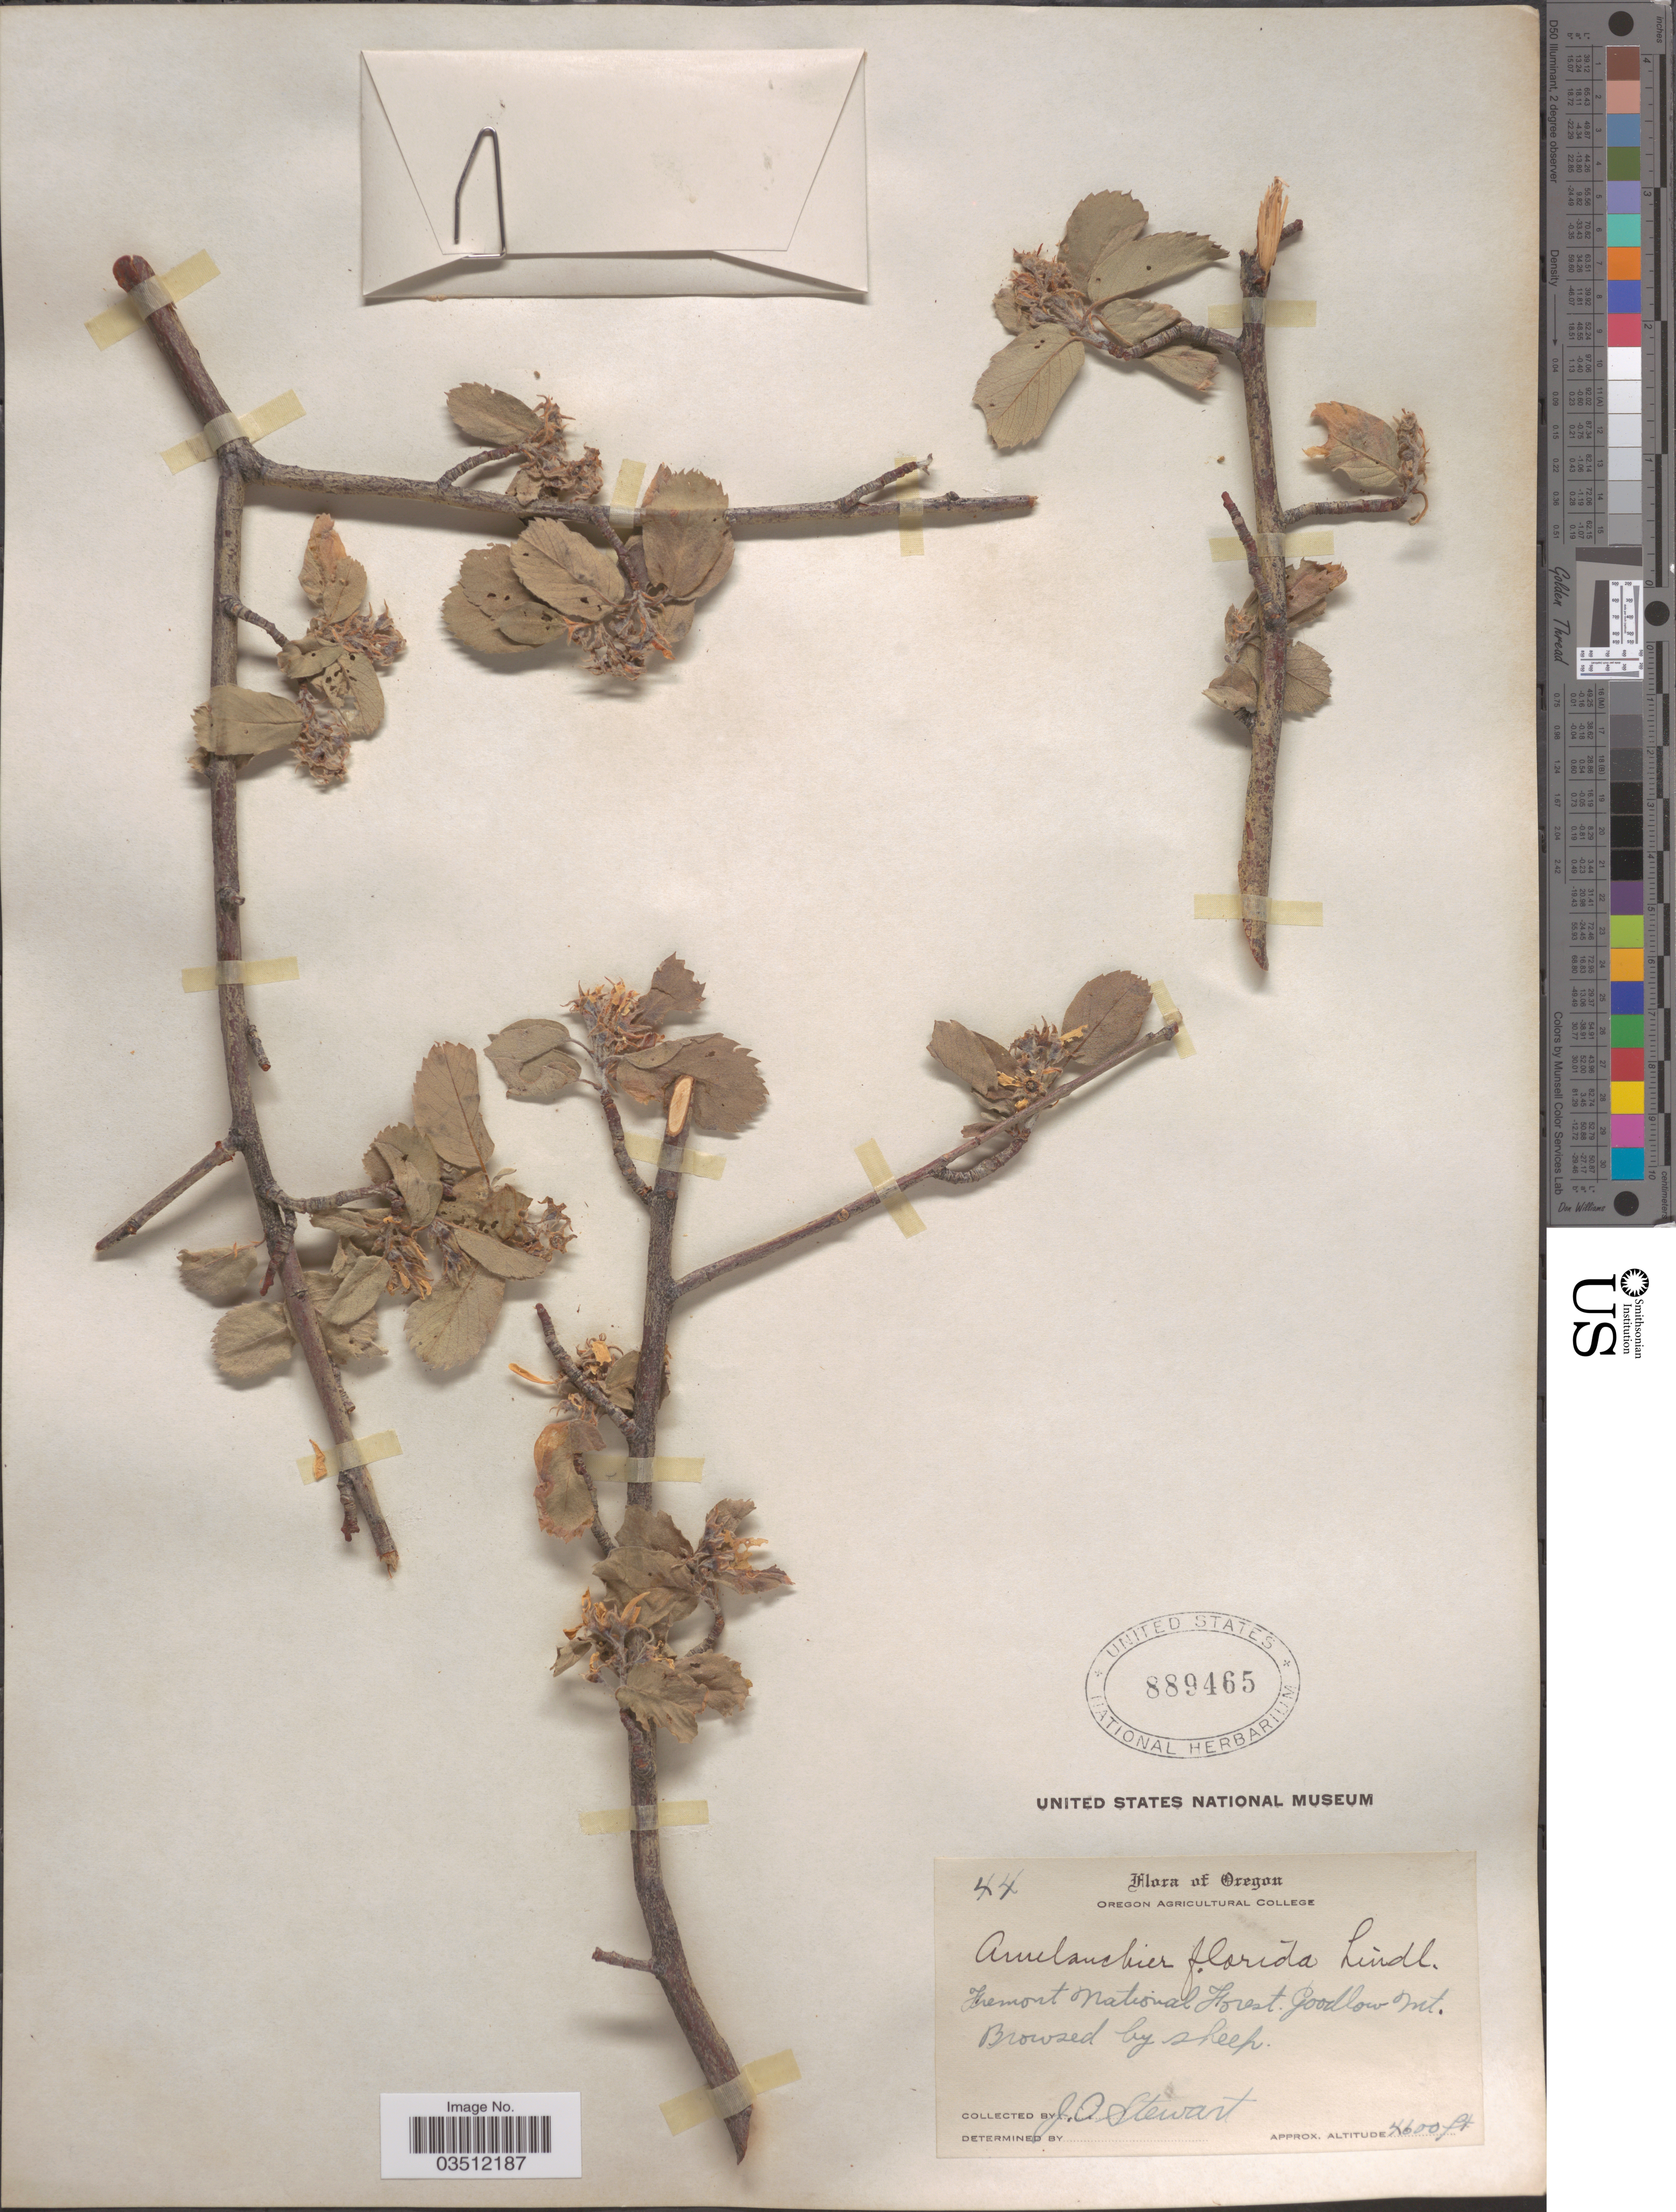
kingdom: Plantae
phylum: Tracheophyta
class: Magnoliopsida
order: Rosales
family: Rosaceae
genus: Amelanchier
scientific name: Amelanchier florida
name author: Lindl.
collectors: J. Stewart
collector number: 44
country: United States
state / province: Oregon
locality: Fremont National Forest, Goodlow Mt.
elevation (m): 1402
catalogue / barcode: US 889465